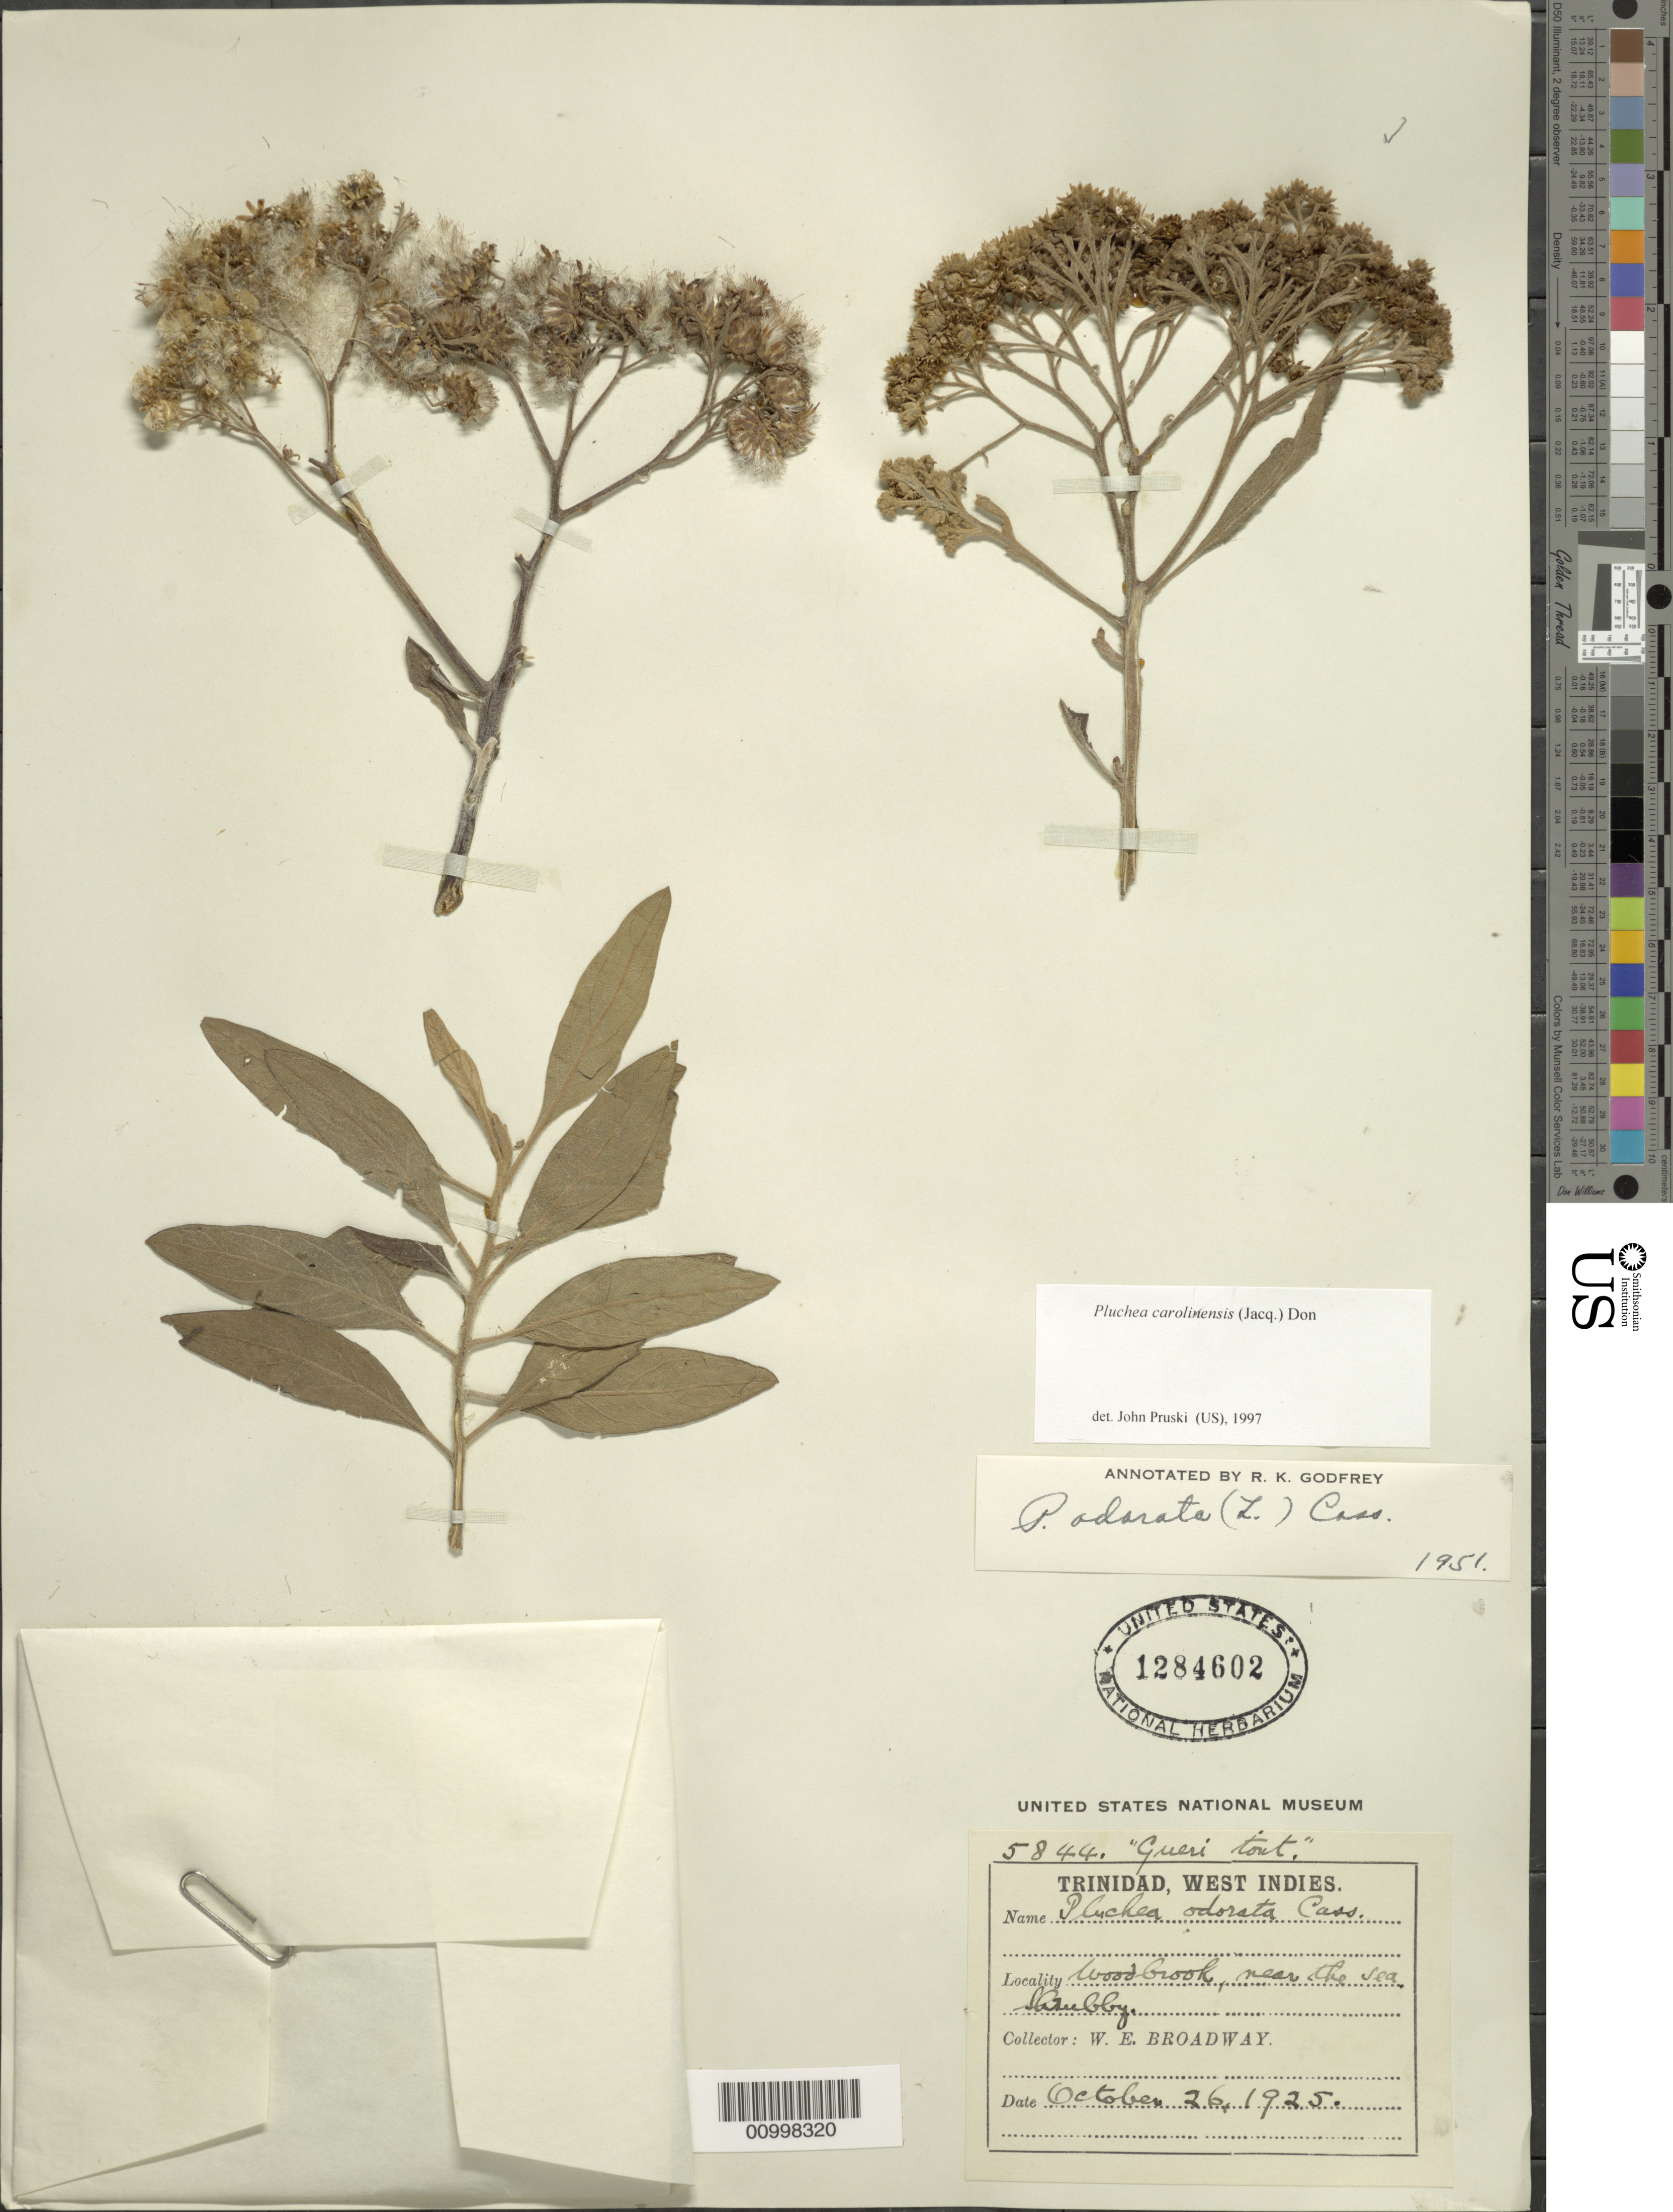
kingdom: Plantae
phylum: Tracheophyta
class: Magnoliopsida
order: Asterales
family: Asteraceae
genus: Pluchea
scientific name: Pluchea carolinensis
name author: (Jacq.) D. Don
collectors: W. E. Broadway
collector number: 5844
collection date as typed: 26 Oct 1925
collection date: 1925-10-26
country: Trinidad and Tobago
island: Trinidad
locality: Woodbrook, near the sea.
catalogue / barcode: US 1284602